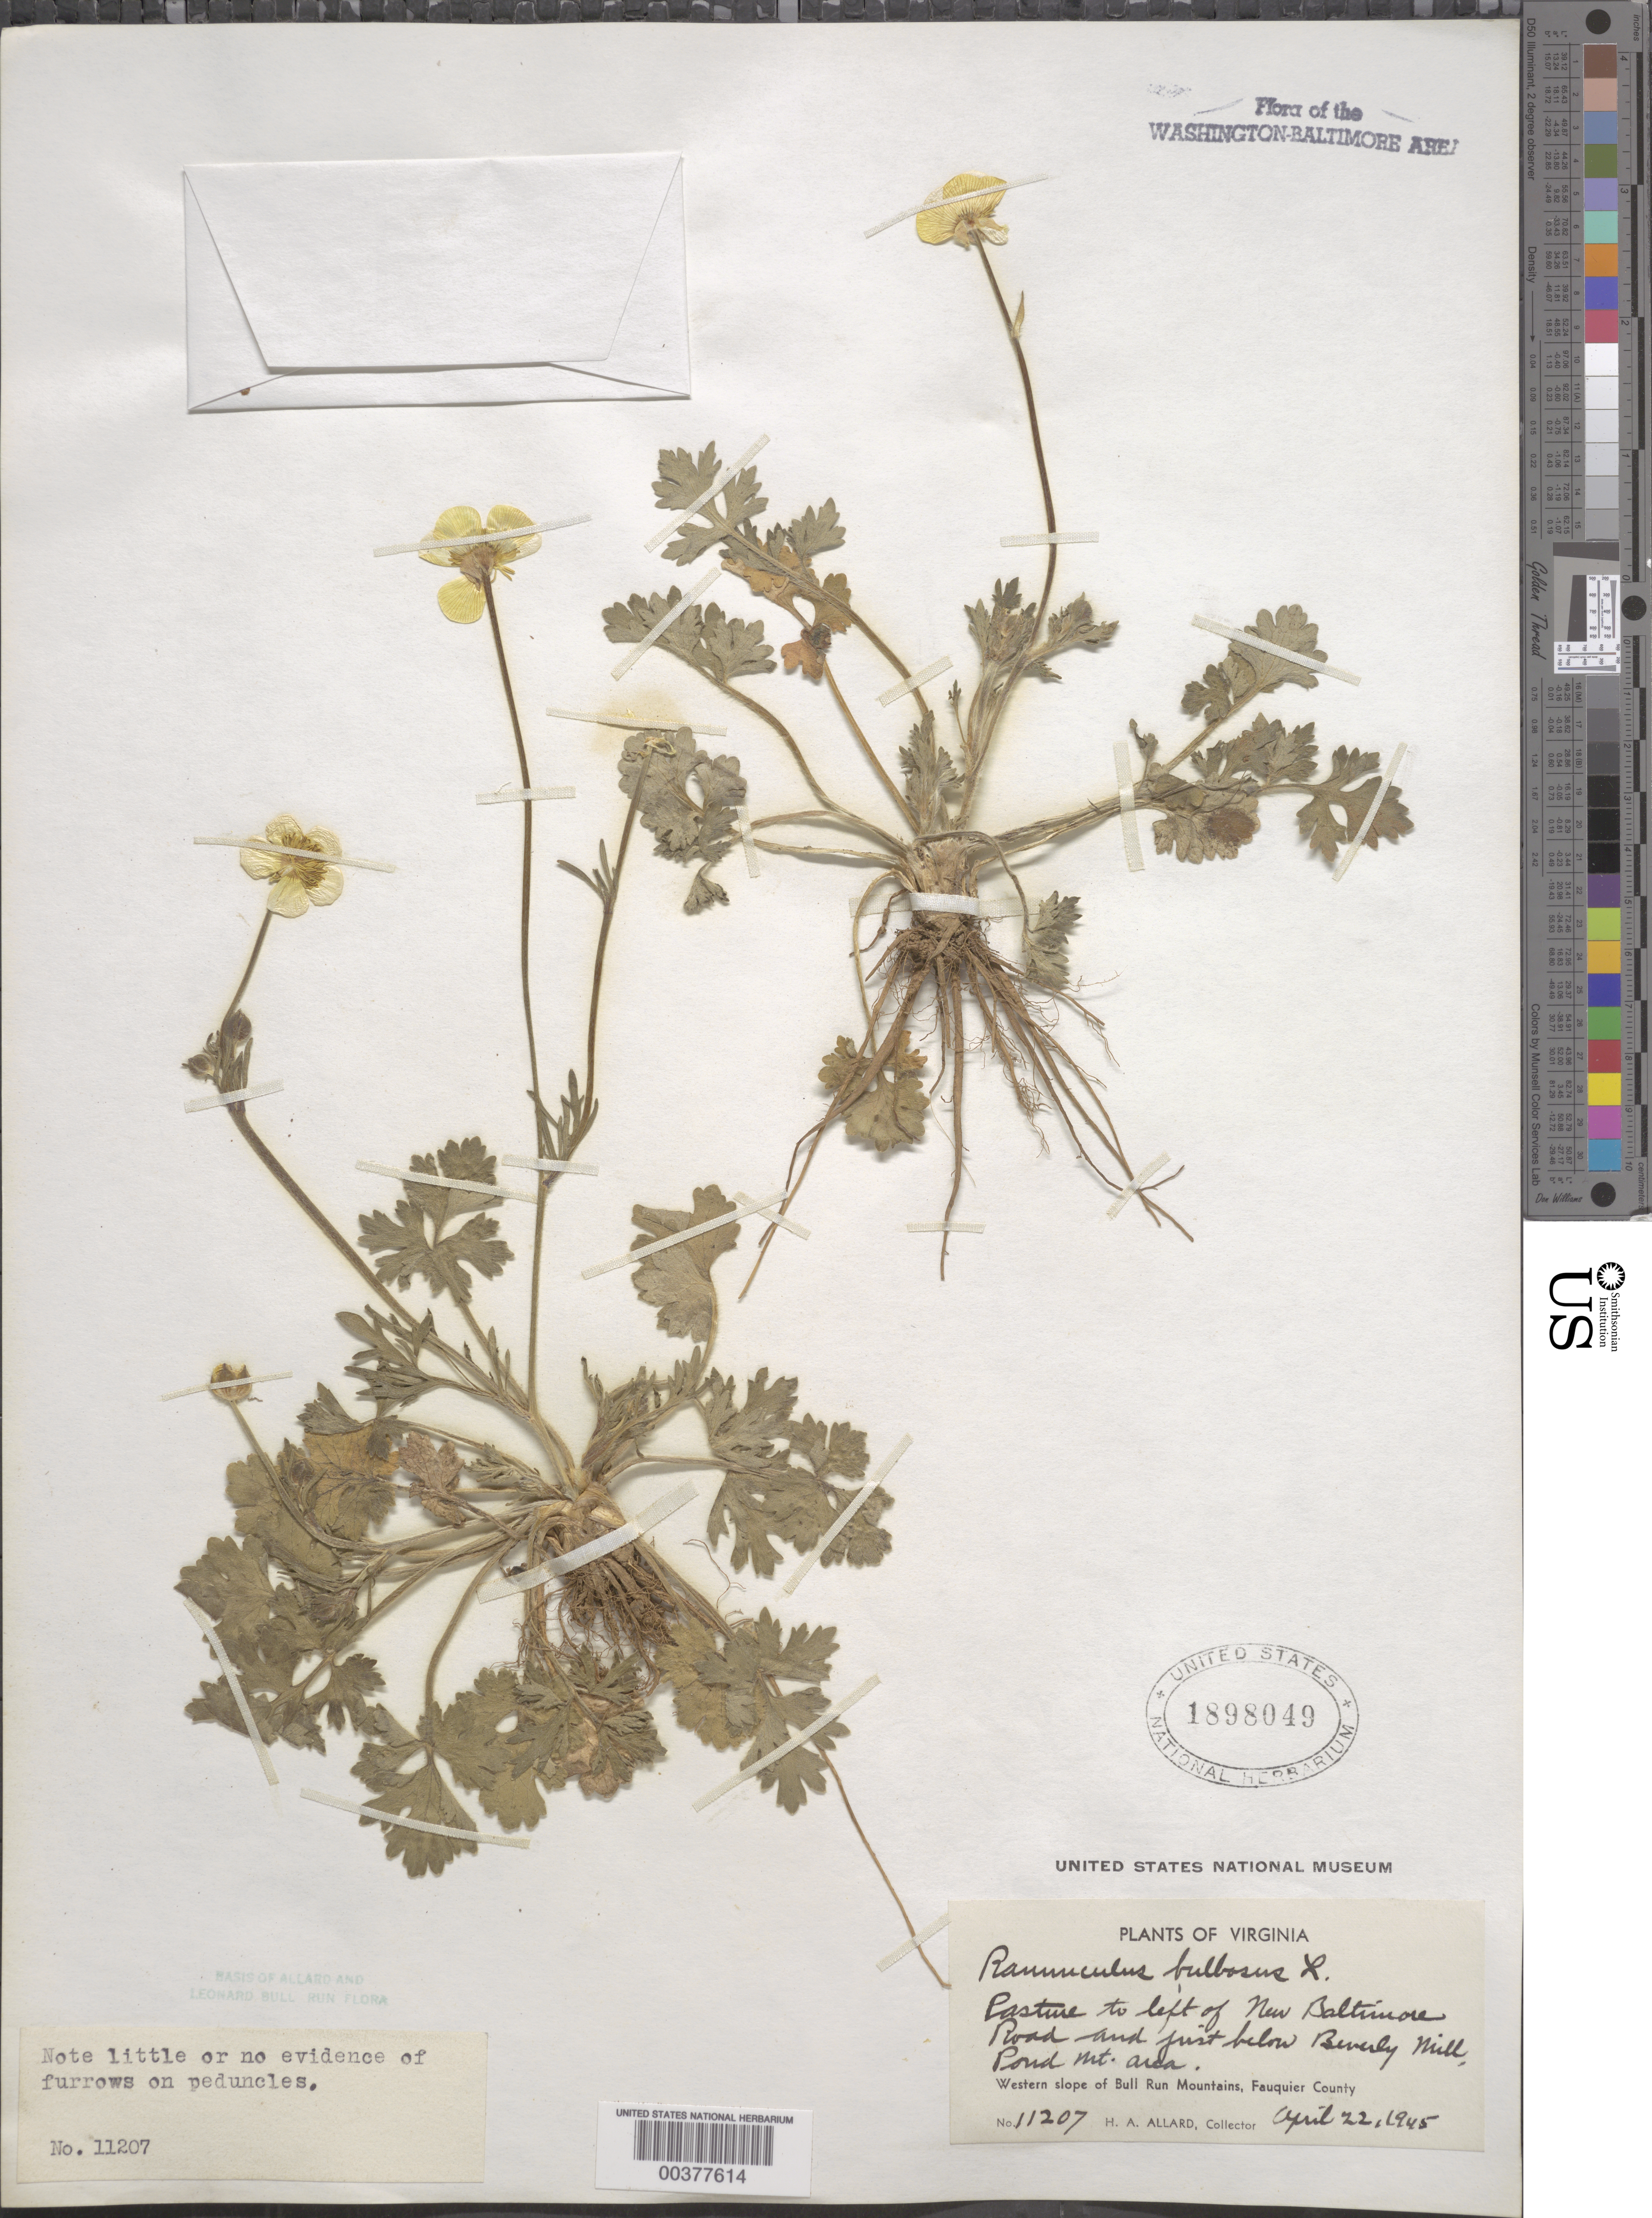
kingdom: Plantae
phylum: Tracheophyta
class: Magnoliopsida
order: Ranunculales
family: Ranunculaceae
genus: Ranunculus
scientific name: Ranunculus bulbosus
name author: L.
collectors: H. A. Allard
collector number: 11207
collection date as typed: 22 Apr 1945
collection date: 1945-04-22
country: United States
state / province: Virginia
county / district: Fauquier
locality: Below Beverley Mill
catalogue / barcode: US 1898049